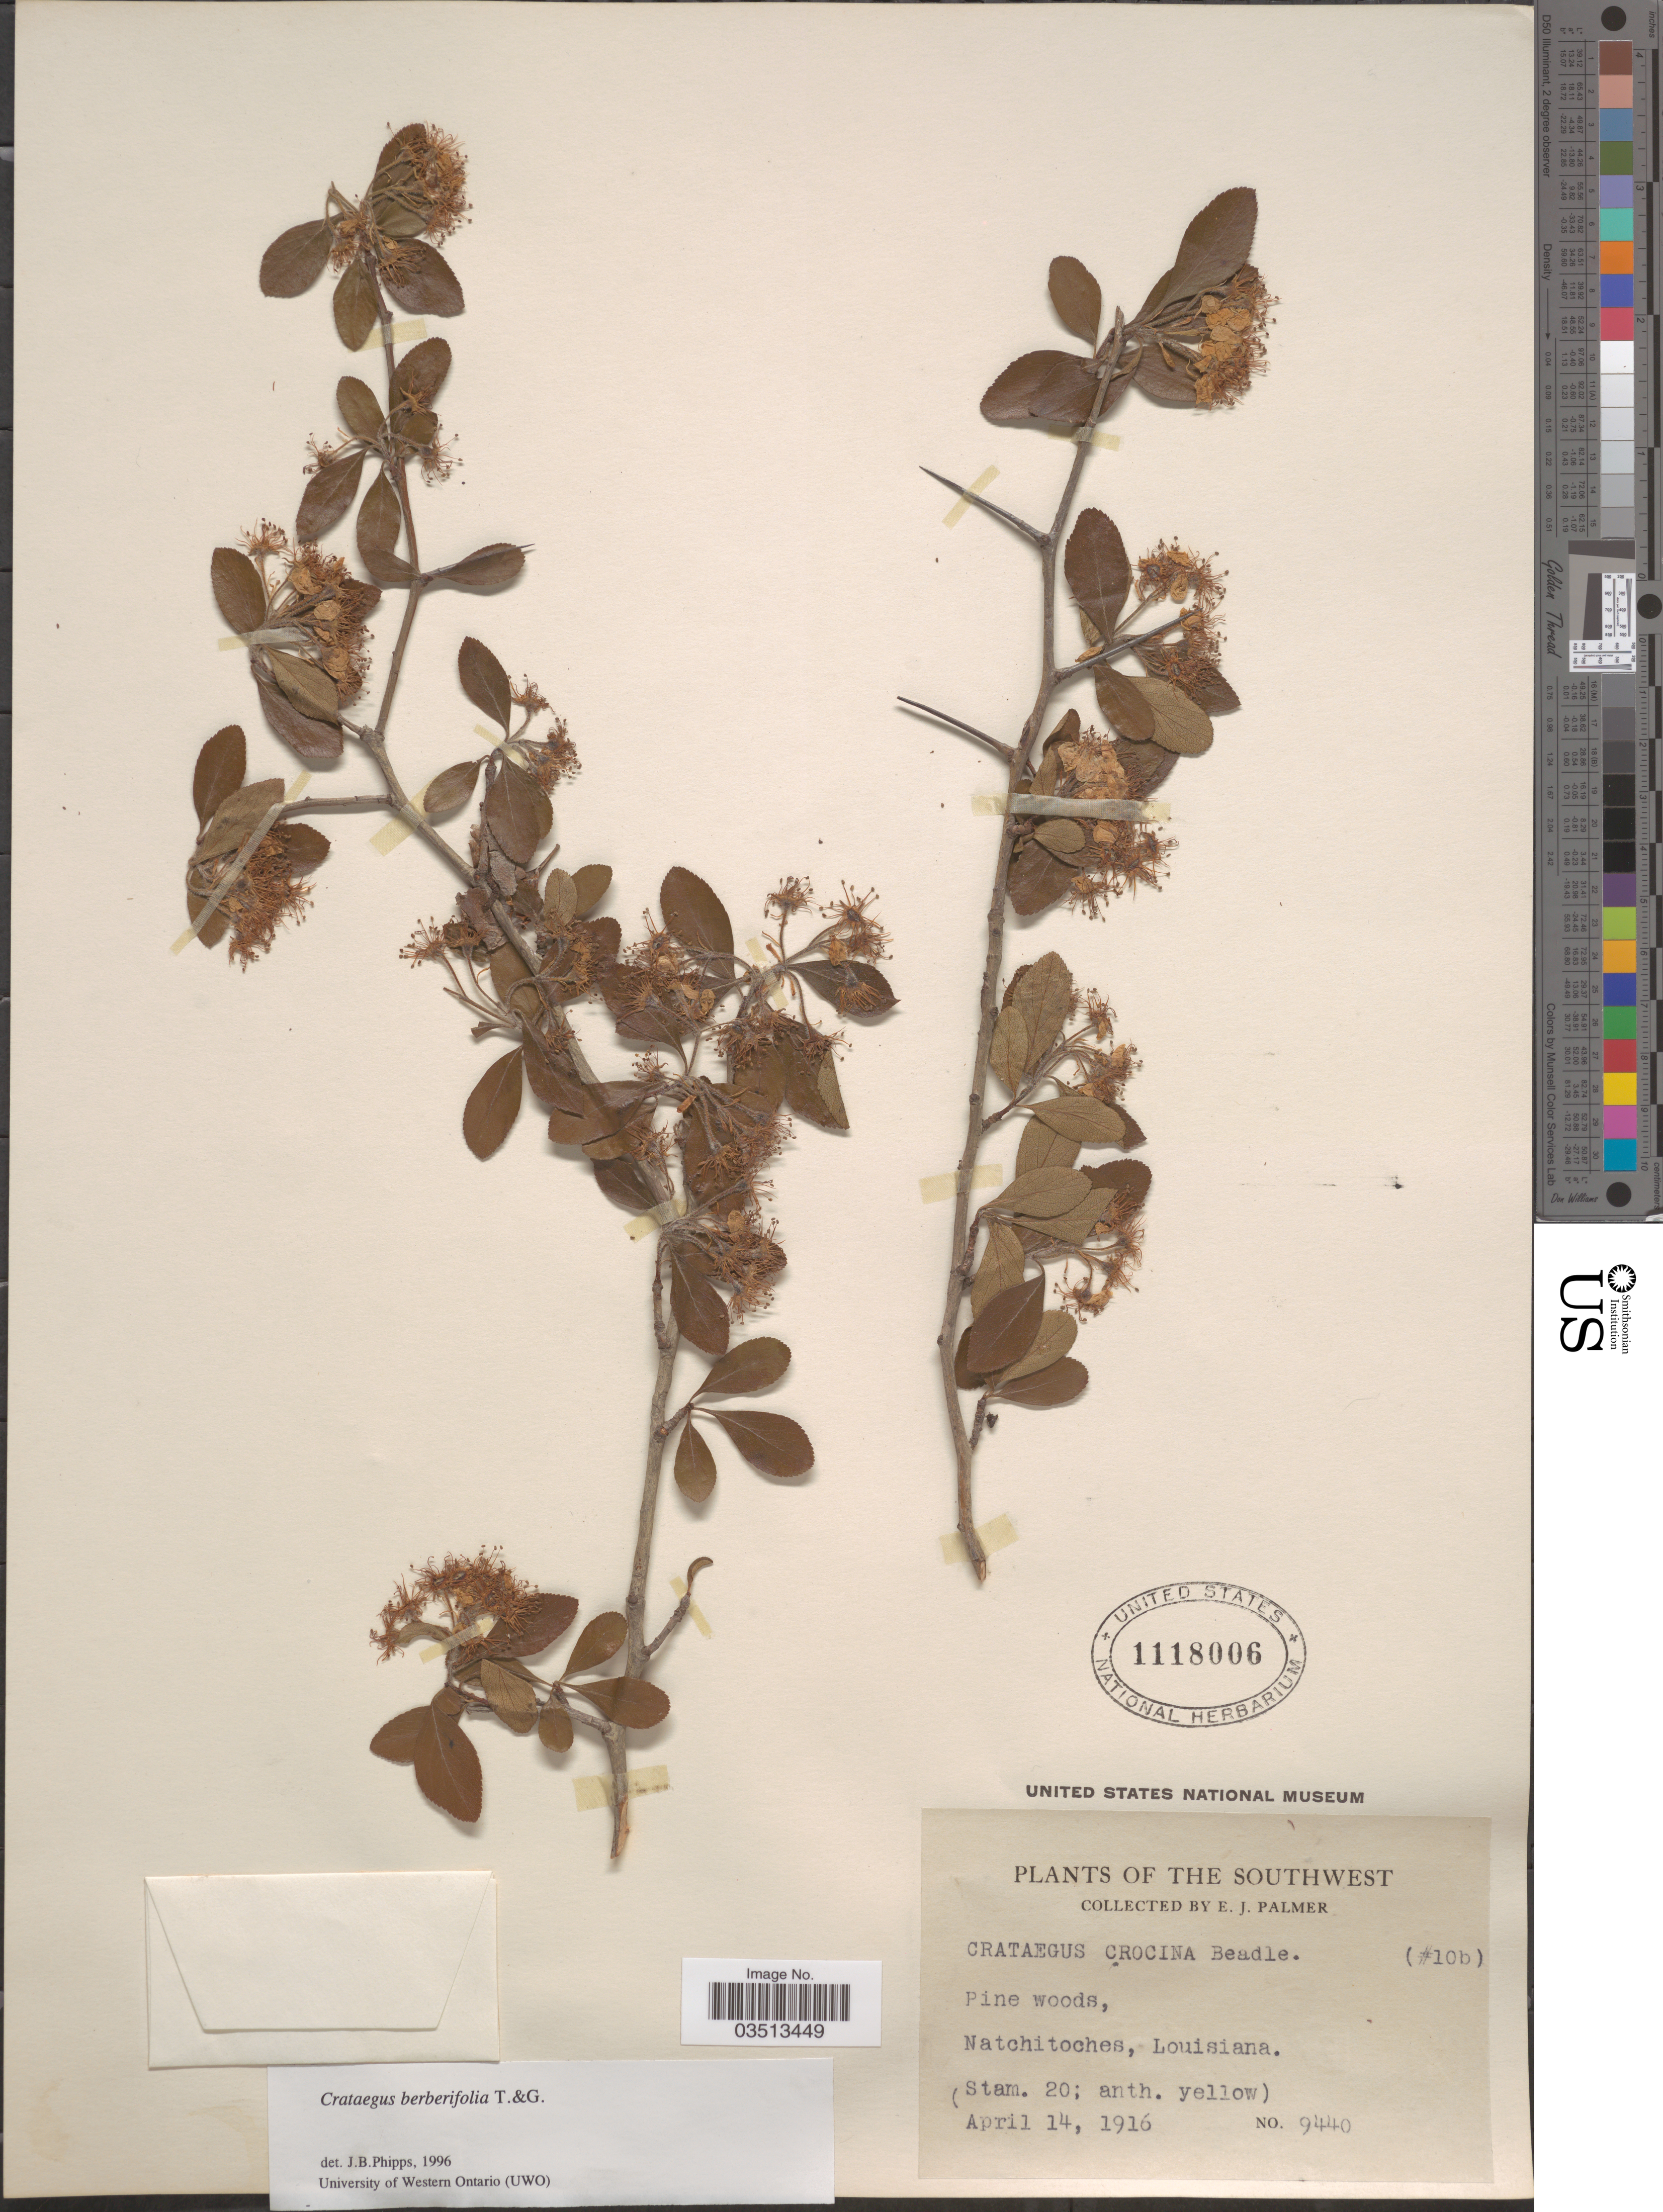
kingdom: Plantae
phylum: Tracheophyta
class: Magnoliopsida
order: Rosales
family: Rosaceae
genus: Crataegus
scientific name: Crataegus berberifolia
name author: Torr. & A. Gray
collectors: E. J. Palmer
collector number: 9440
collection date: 1916-04-14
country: United States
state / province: Louisiana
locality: Southwest. Natchitoches.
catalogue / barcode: US 1118006